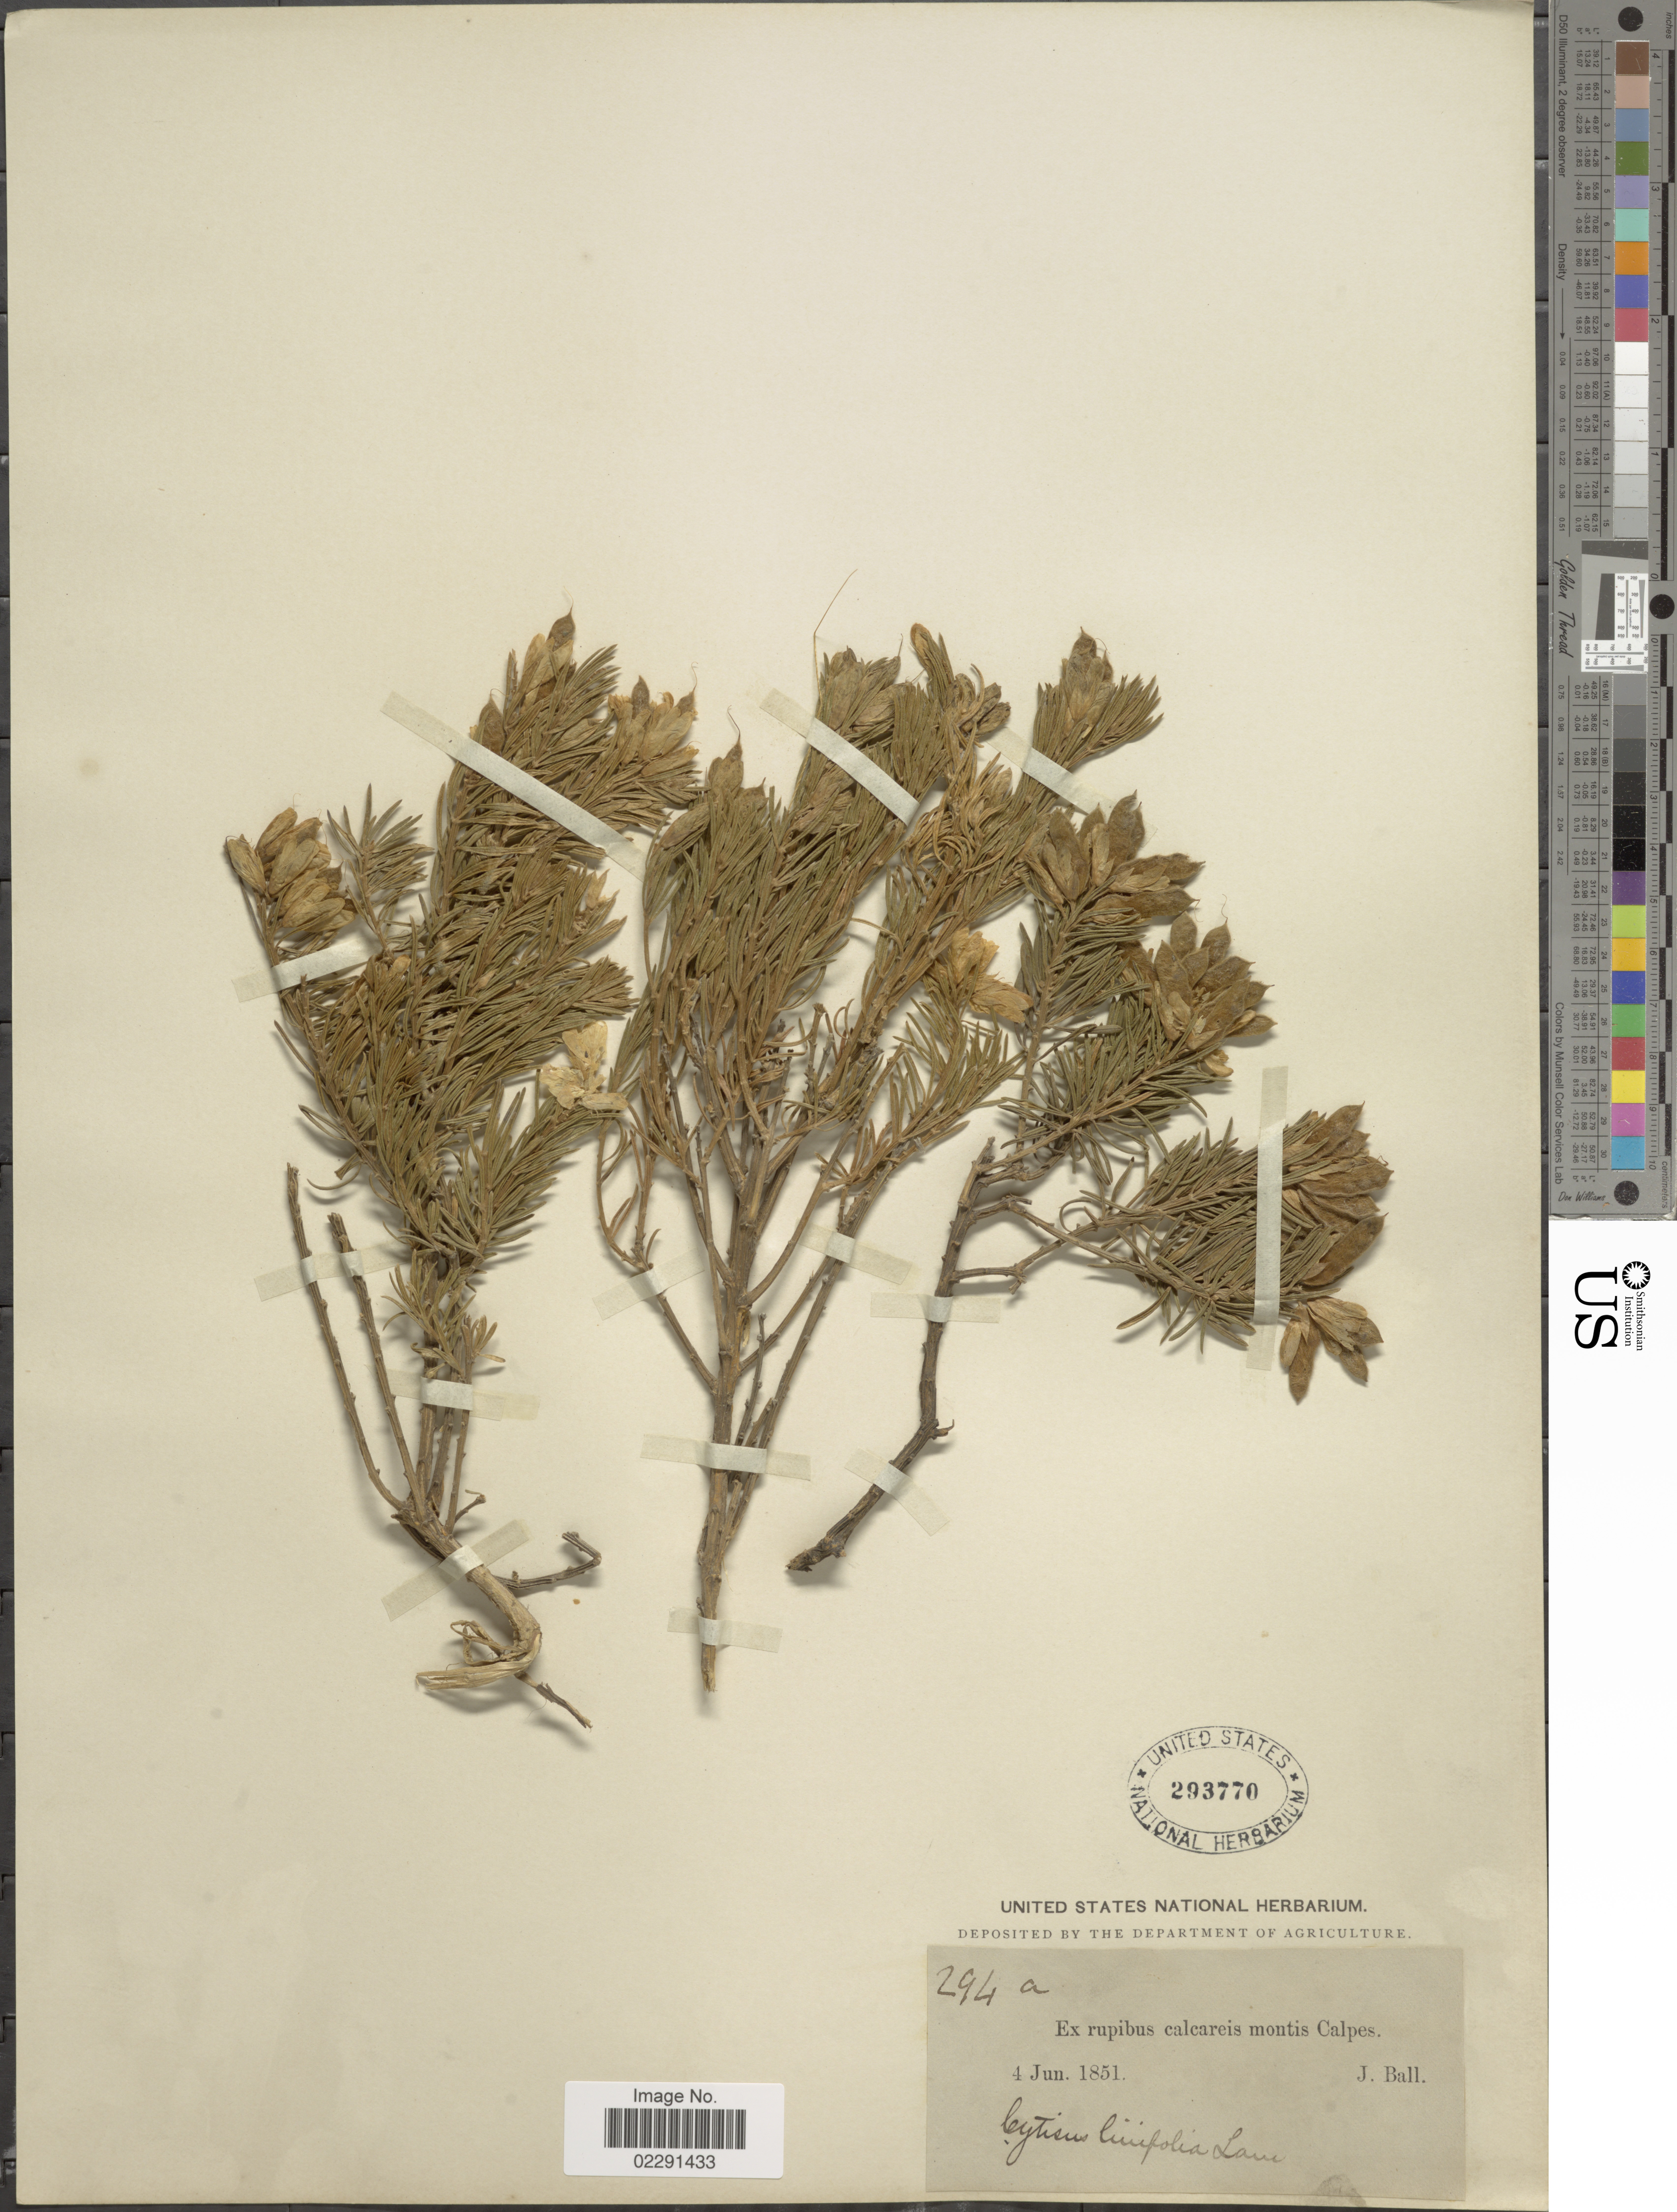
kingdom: Plantae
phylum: Tracheophyta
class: Magnoliopsida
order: Fabales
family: Fabaceae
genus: Genista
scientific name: Genista linifolia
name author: L.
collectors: J. Ball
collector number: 294a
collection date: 1851-06-04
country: Spain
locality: Ex rupibus calcareis montis Calpes.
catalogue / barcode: US 293770